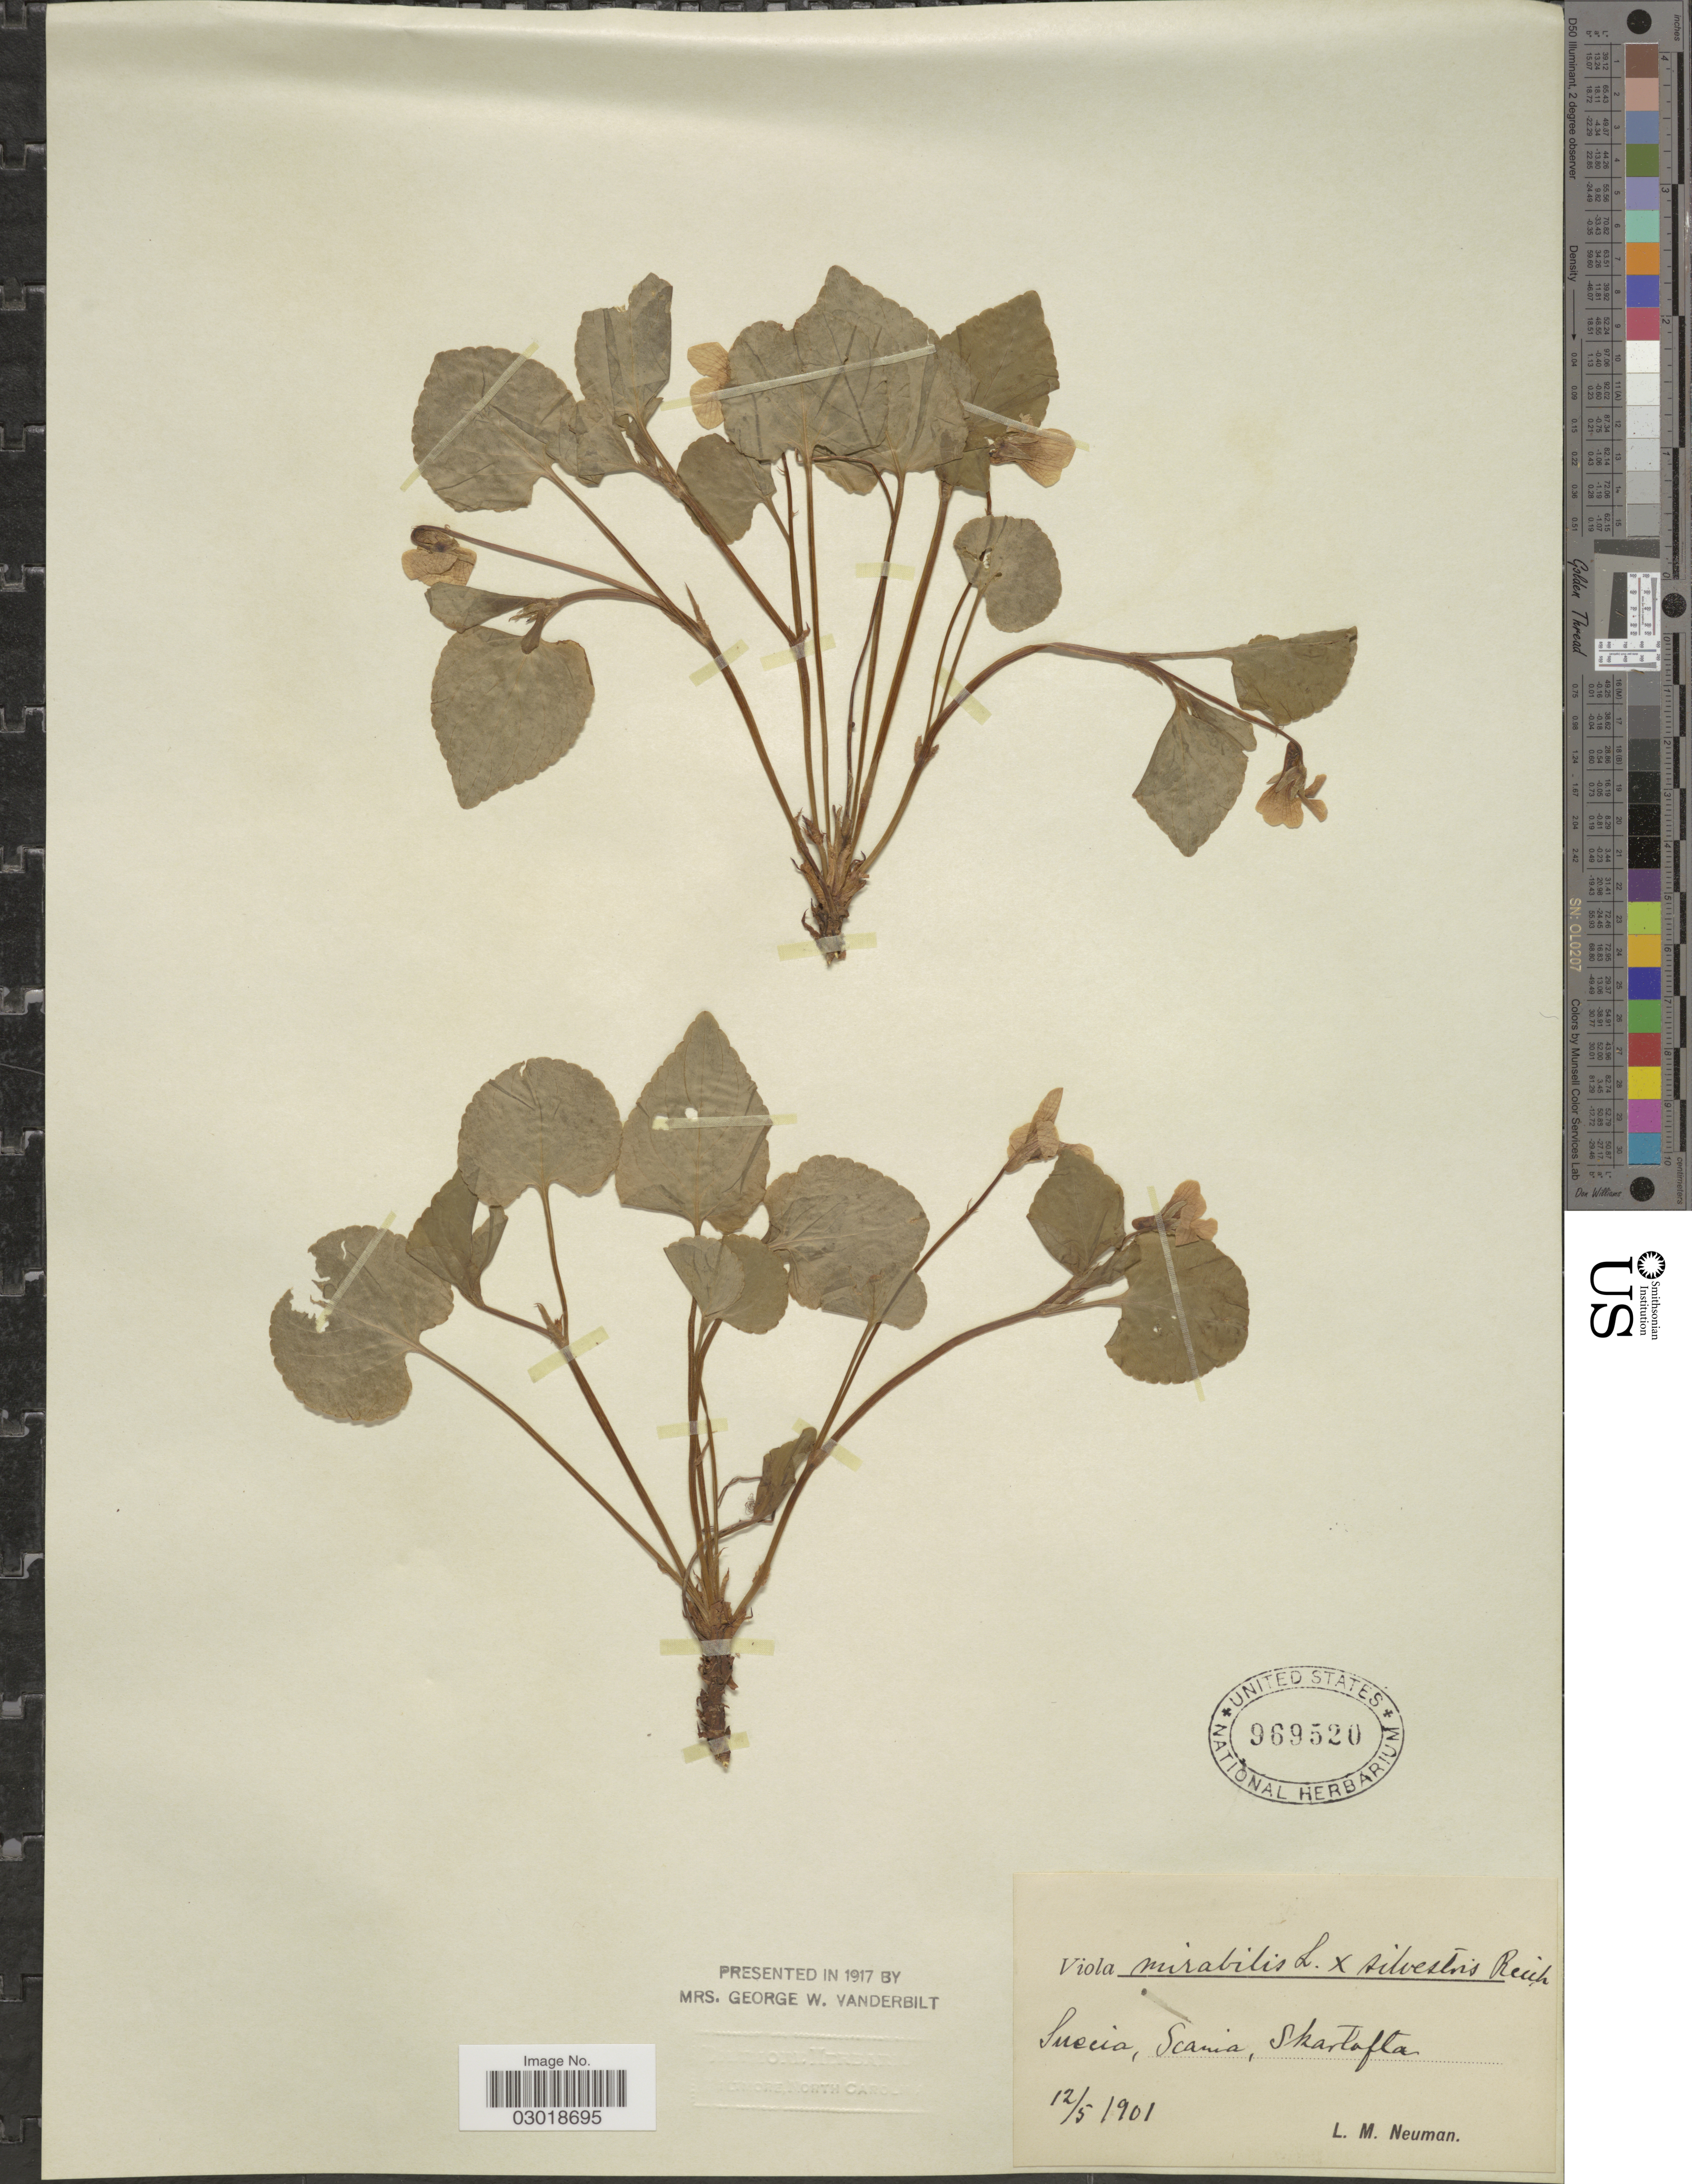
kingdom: Plantae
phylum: Tracheophyta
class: Magnoliopsida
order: Malpighiales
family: Violaceae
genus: Viola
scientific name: Viola mirabilis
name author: L.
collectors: L. Neuman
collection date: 1901-05-12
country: Sweden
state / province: Skåne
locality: Suecia, Scania, Skartofla.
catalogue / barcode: US 969520